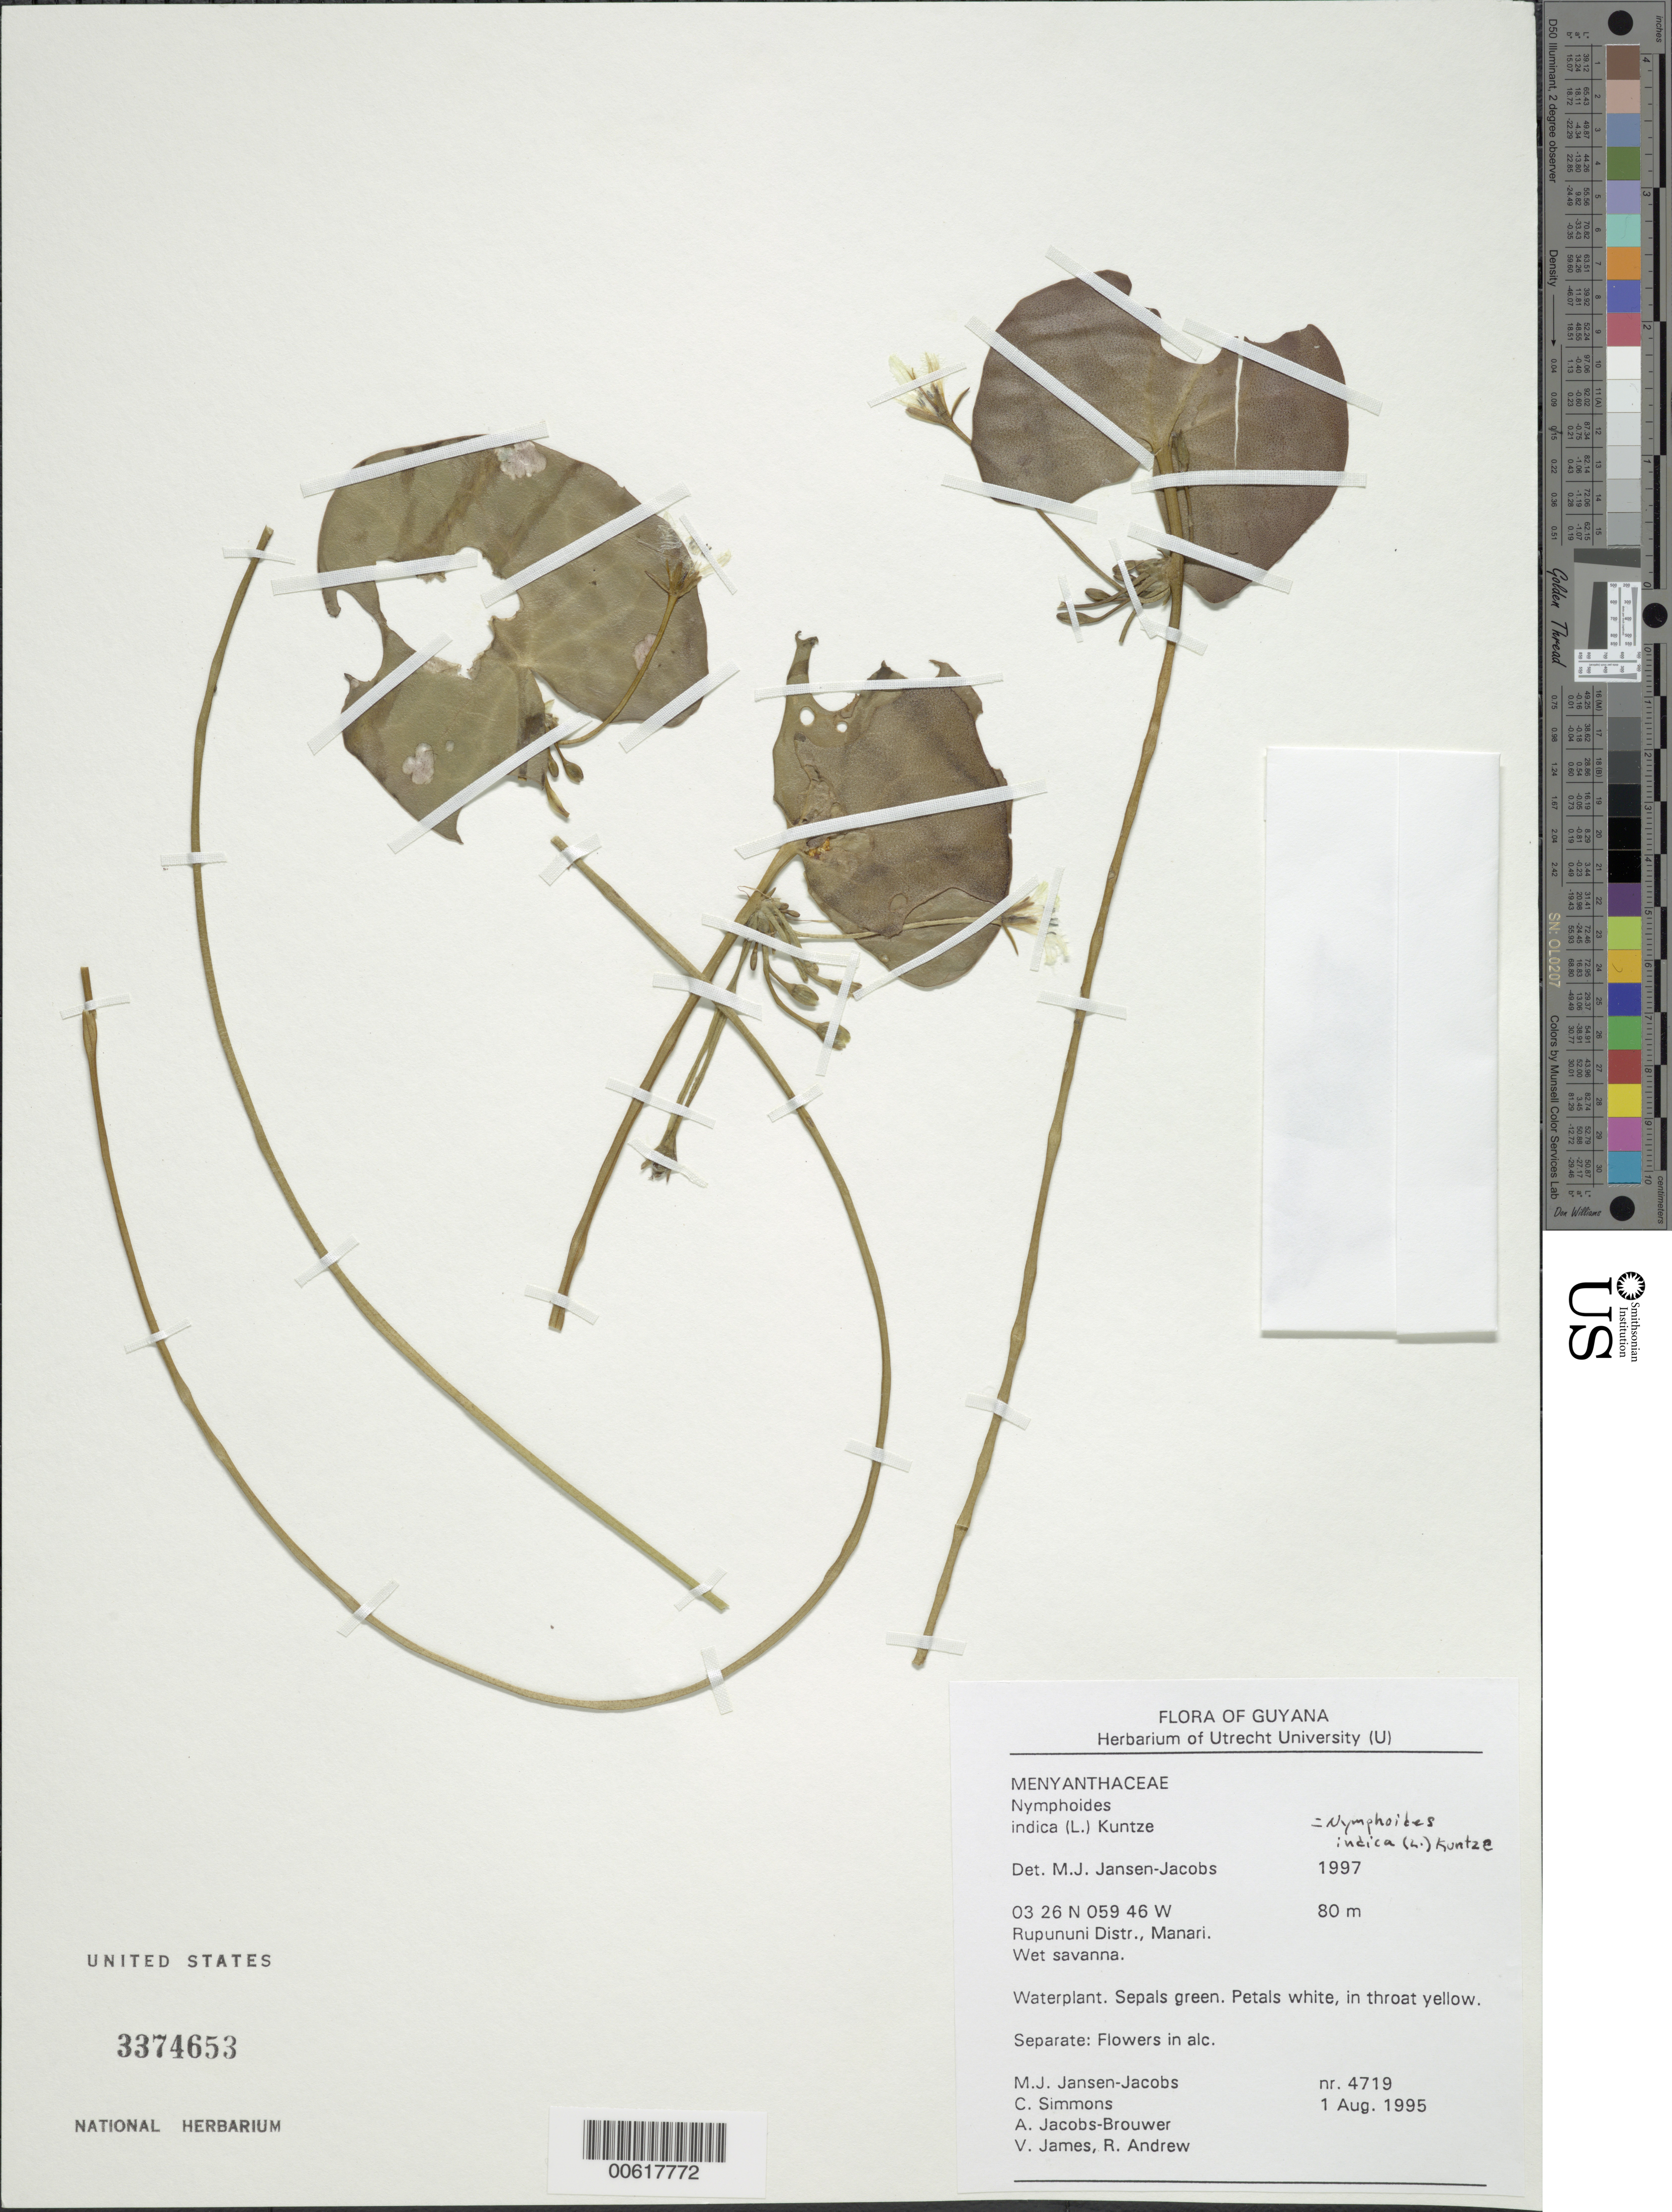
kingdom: Plantae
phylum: Tracheophyta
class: Magnoliopsida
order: Asterales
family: Menyanthaceae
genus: Nymphoides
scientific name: Nymphoides indica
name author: (L.) Kuntze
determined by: Jansen-Jacobs, M. J., (U), Nationaal Herbarium Nederland, Utrecht University branch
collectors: M. J. Jansen-Jacobs, C. Simons, A. Jacobs-Brouwer, V. James & R. Andrew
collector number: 4719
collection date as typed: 1-Aug-95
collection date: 1995-08-01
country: Guyana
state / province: U. Takutu-U. Essequibo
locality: Manari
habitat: Wet savanna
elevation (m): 80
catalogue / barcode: US 3374653